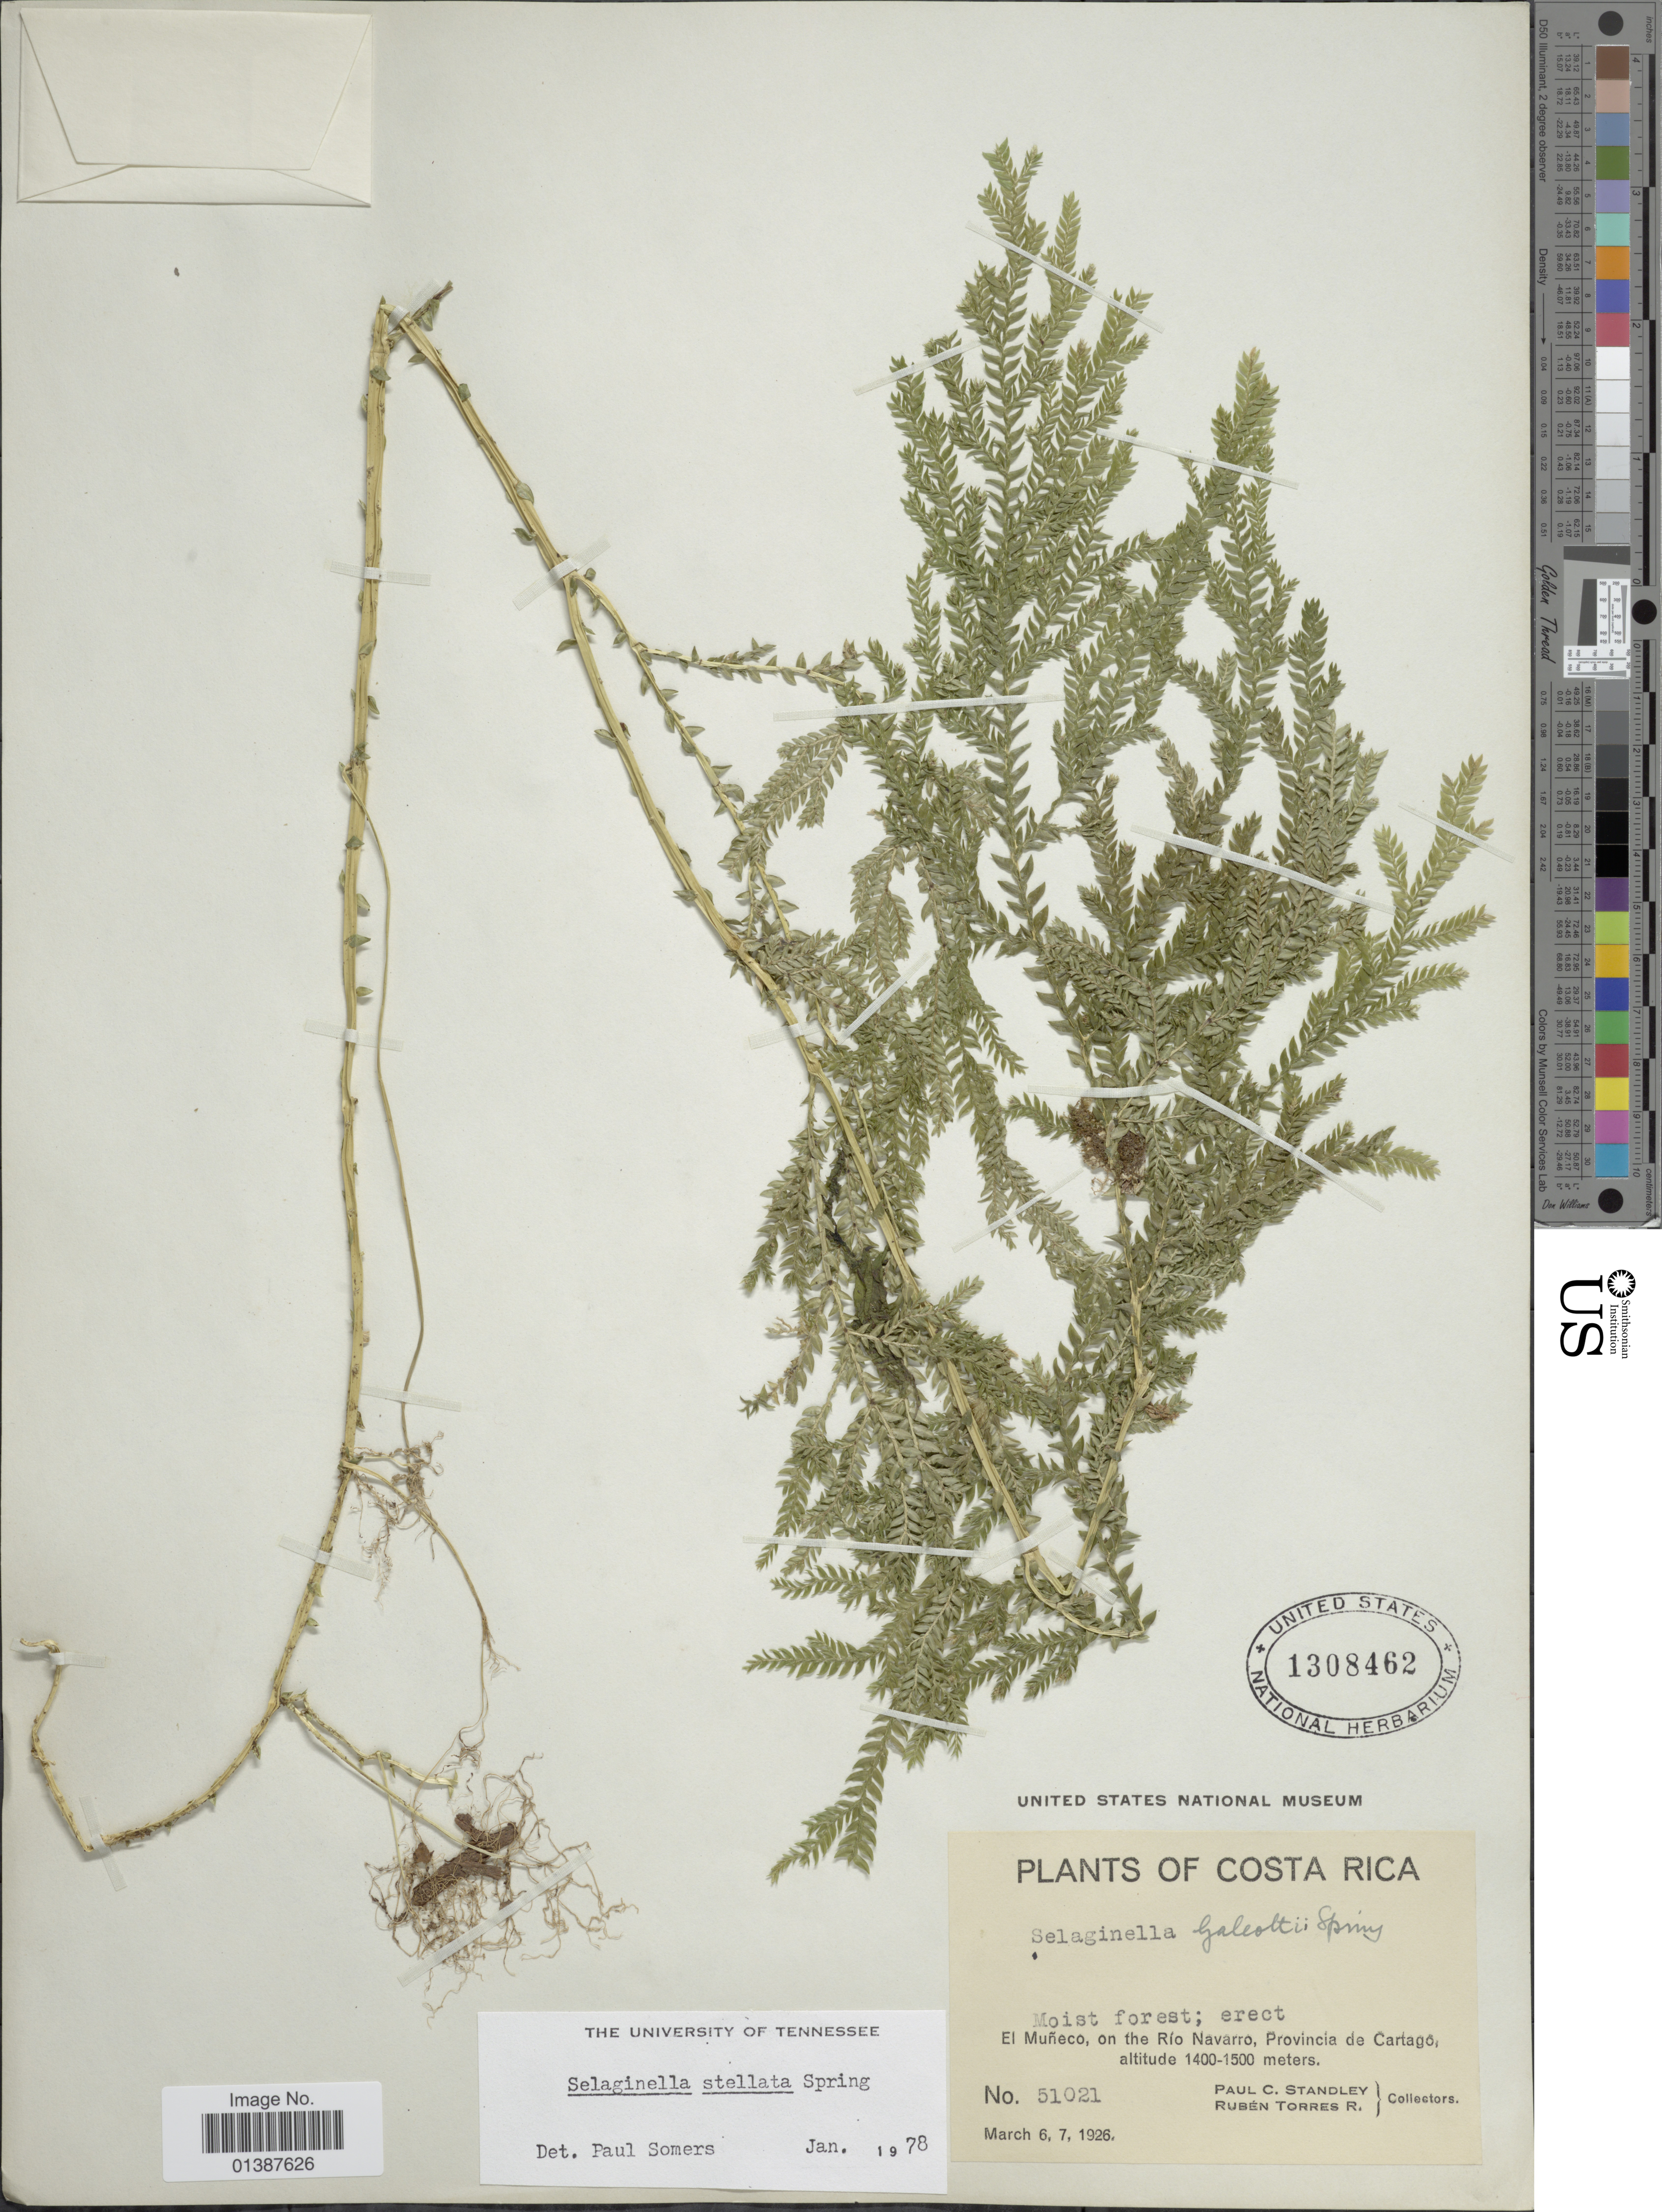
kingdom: Plantae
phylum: Tracheophyta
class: Lycopodiopsida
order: Selaginellales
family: Selaginellaceae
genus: Selaginella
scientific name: Selaginella galeottii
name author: Spring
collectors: P. C. Standley & R. Torres Rojas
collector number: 51021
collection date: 1926-03-06/1926-03-07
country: Costa Rica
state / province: Cartago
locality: El Muñeco, on the Río Navarro, Provincia de Cartago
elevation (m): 1400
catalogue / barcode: US 1308462